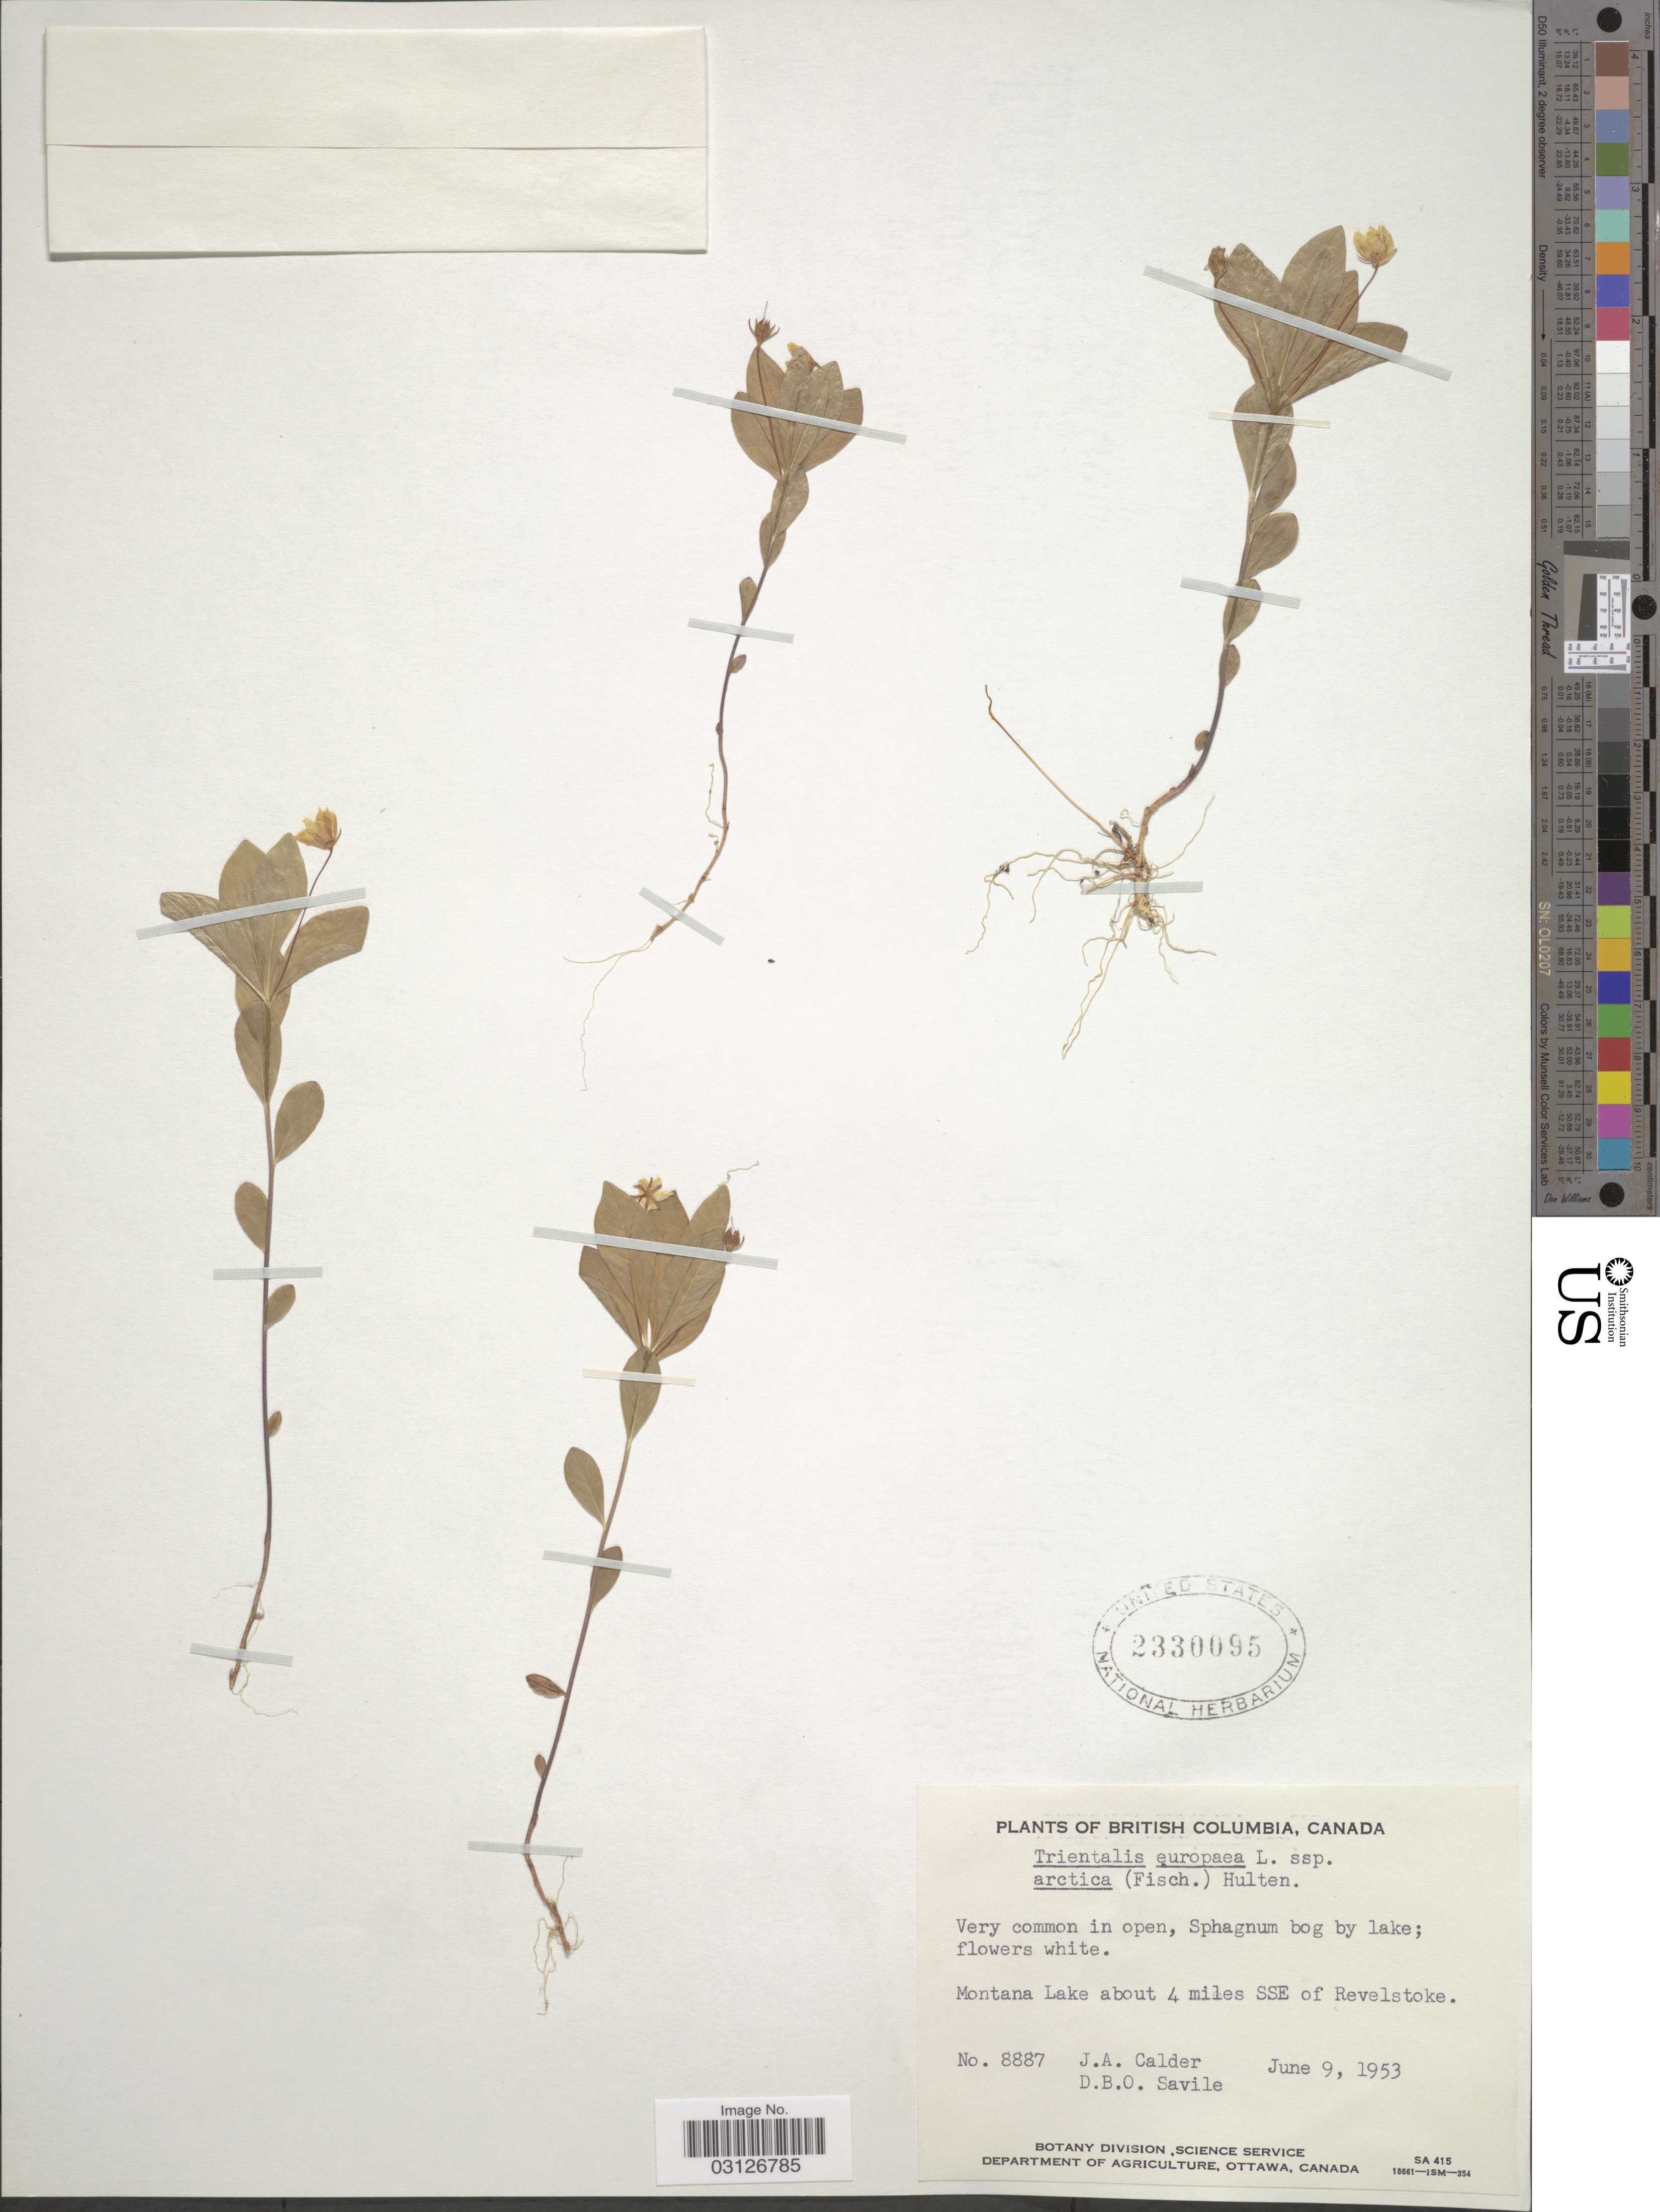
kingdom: Plantae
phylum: Tracheophyta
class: Magnoliopsida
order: Ericales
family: Primulaceae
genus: Trientalis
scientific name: Trientalis europaea subsp. arctica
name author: (Fisch. ex Hook.) Hultén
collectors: J. A. Calder & D. Savile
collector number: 8887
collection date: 1953-06-09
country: Canada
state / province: British Columbia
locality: Montana Lake about 4 miles SSE of Revelstoke.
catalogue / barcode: US 2330095